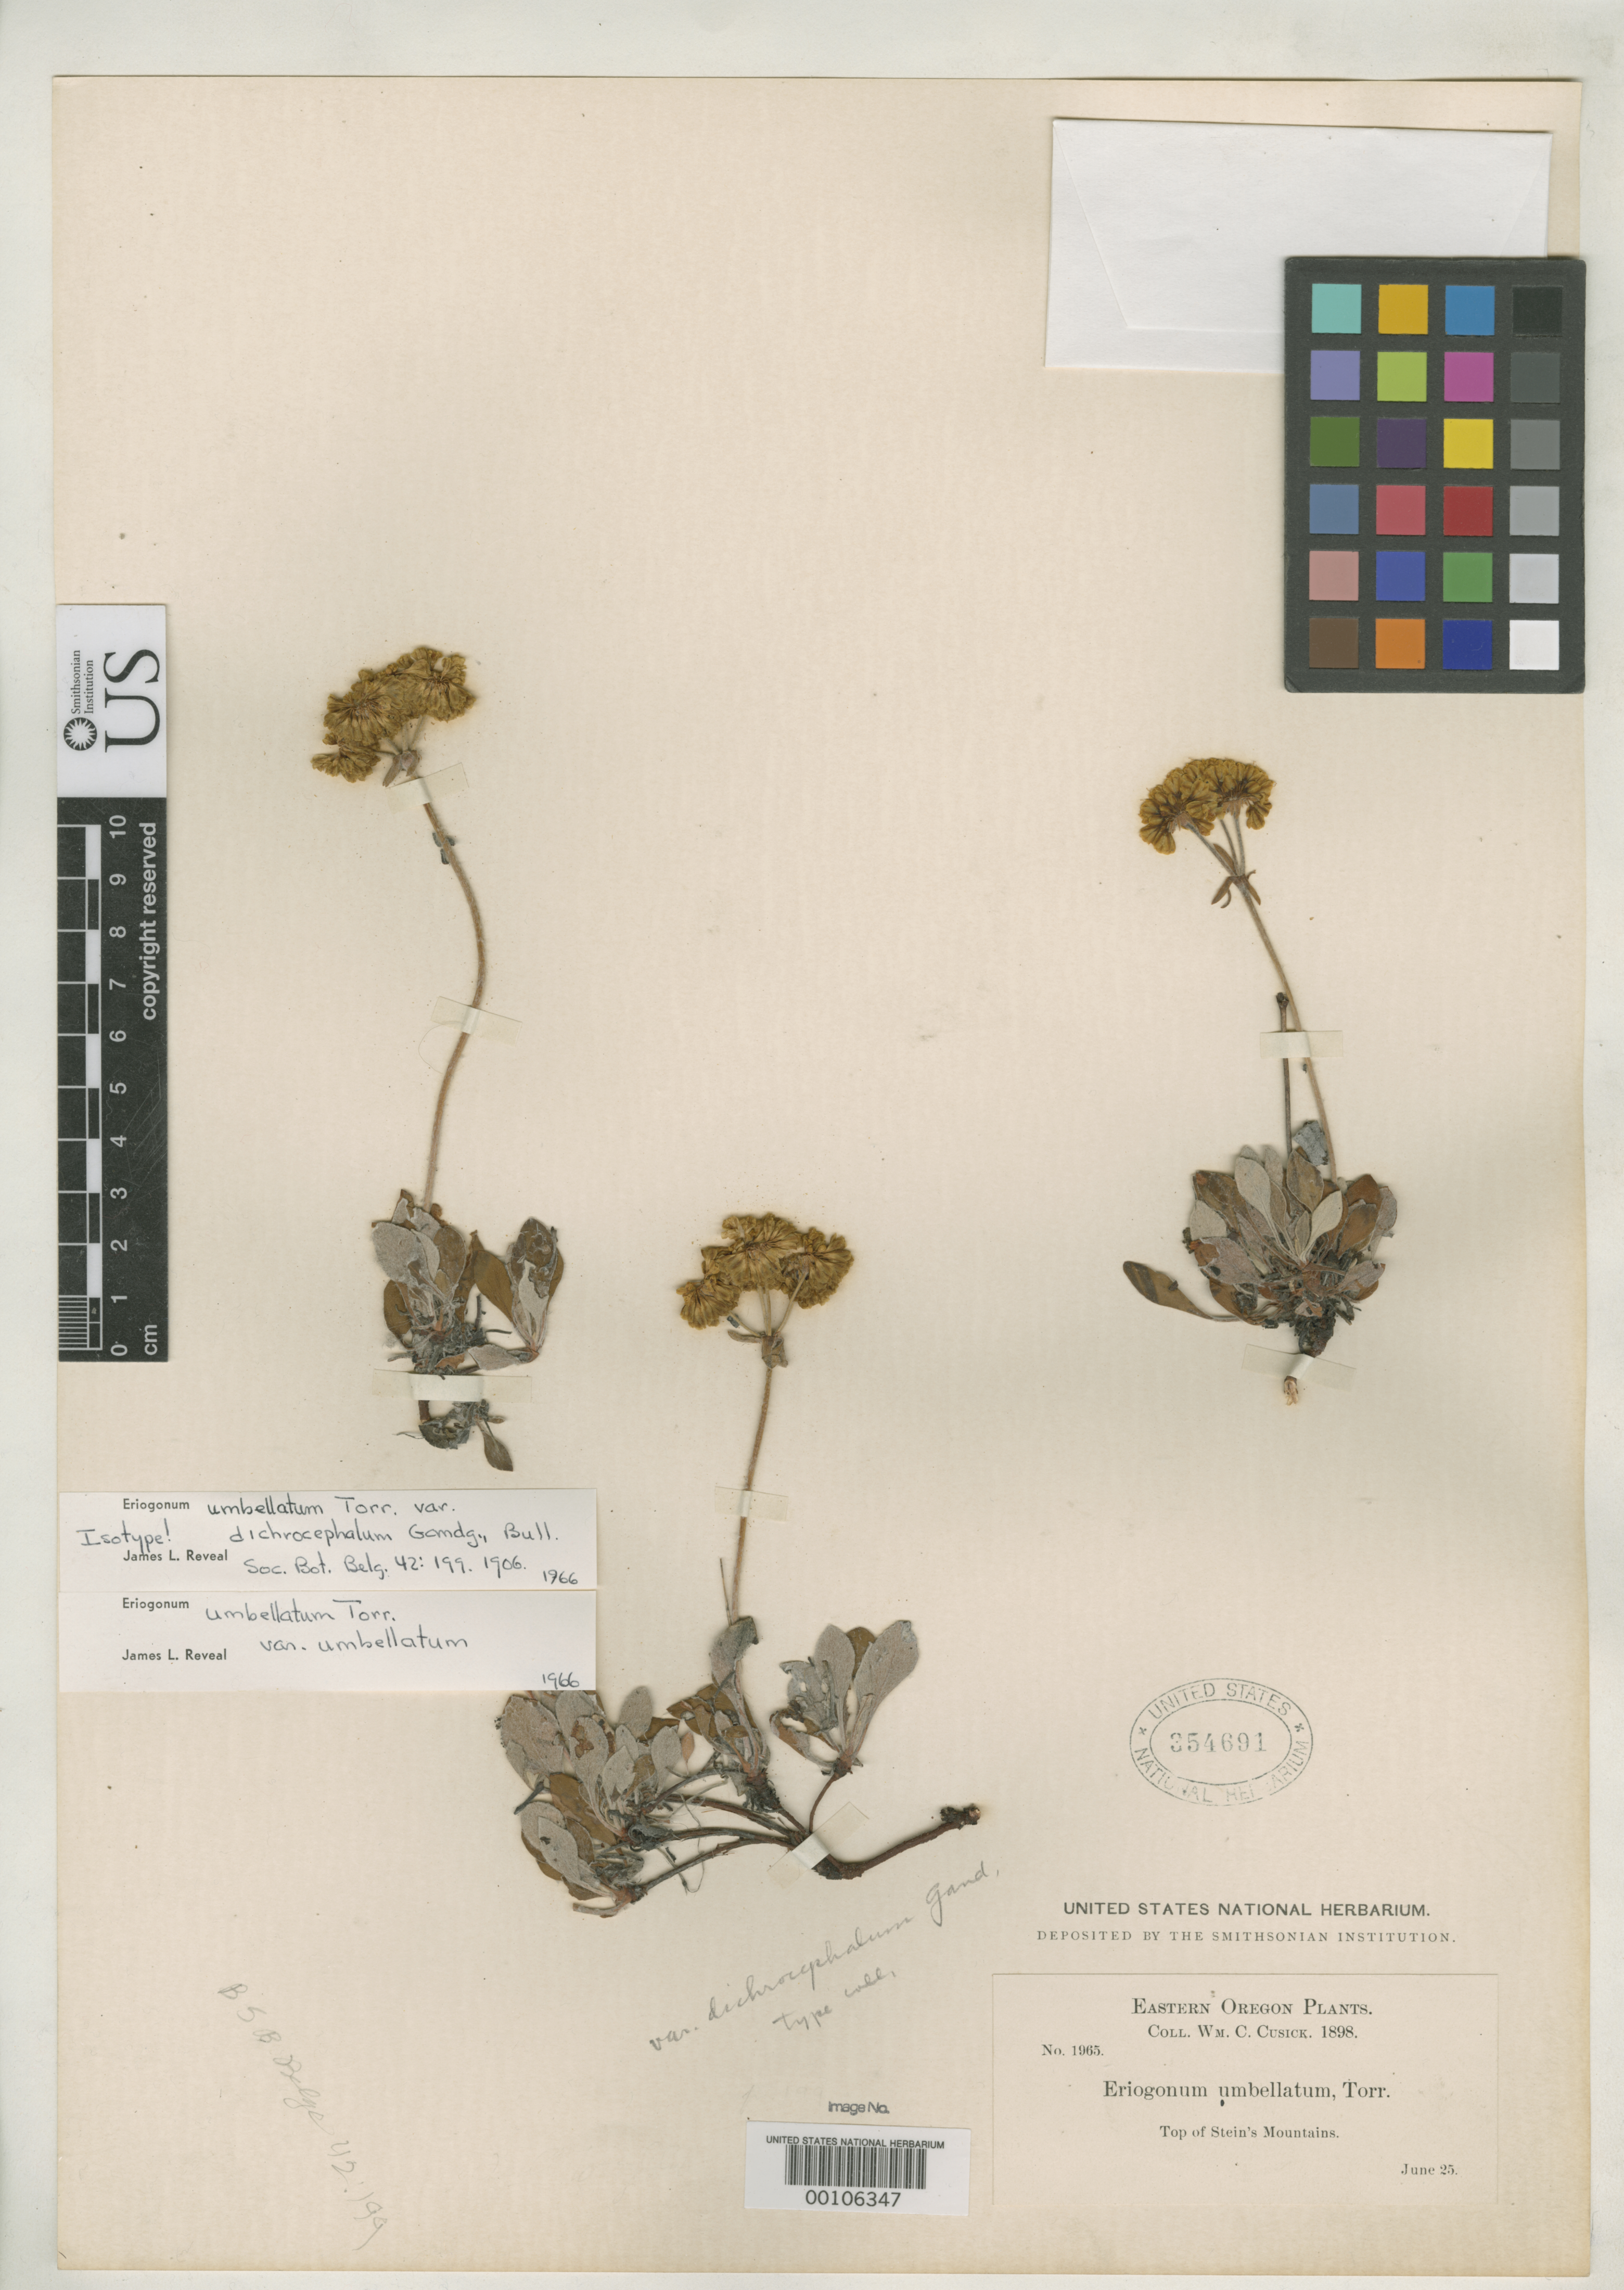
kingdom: Plantae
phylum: Tracheophyta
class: Magnoliopsida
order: Caryophyllales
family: Polygonaceae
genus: Eriogonum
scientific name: Eriogonum umbellatum var. dichrocephalum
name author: Gand.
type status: Isotype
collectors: W. C. Cusick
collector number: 1965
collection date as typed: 25 Jun 1898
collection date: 1898-06-25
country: United States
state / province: Oregon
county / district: Harney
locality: Top of the Steen Mts.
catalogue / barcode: US 354691